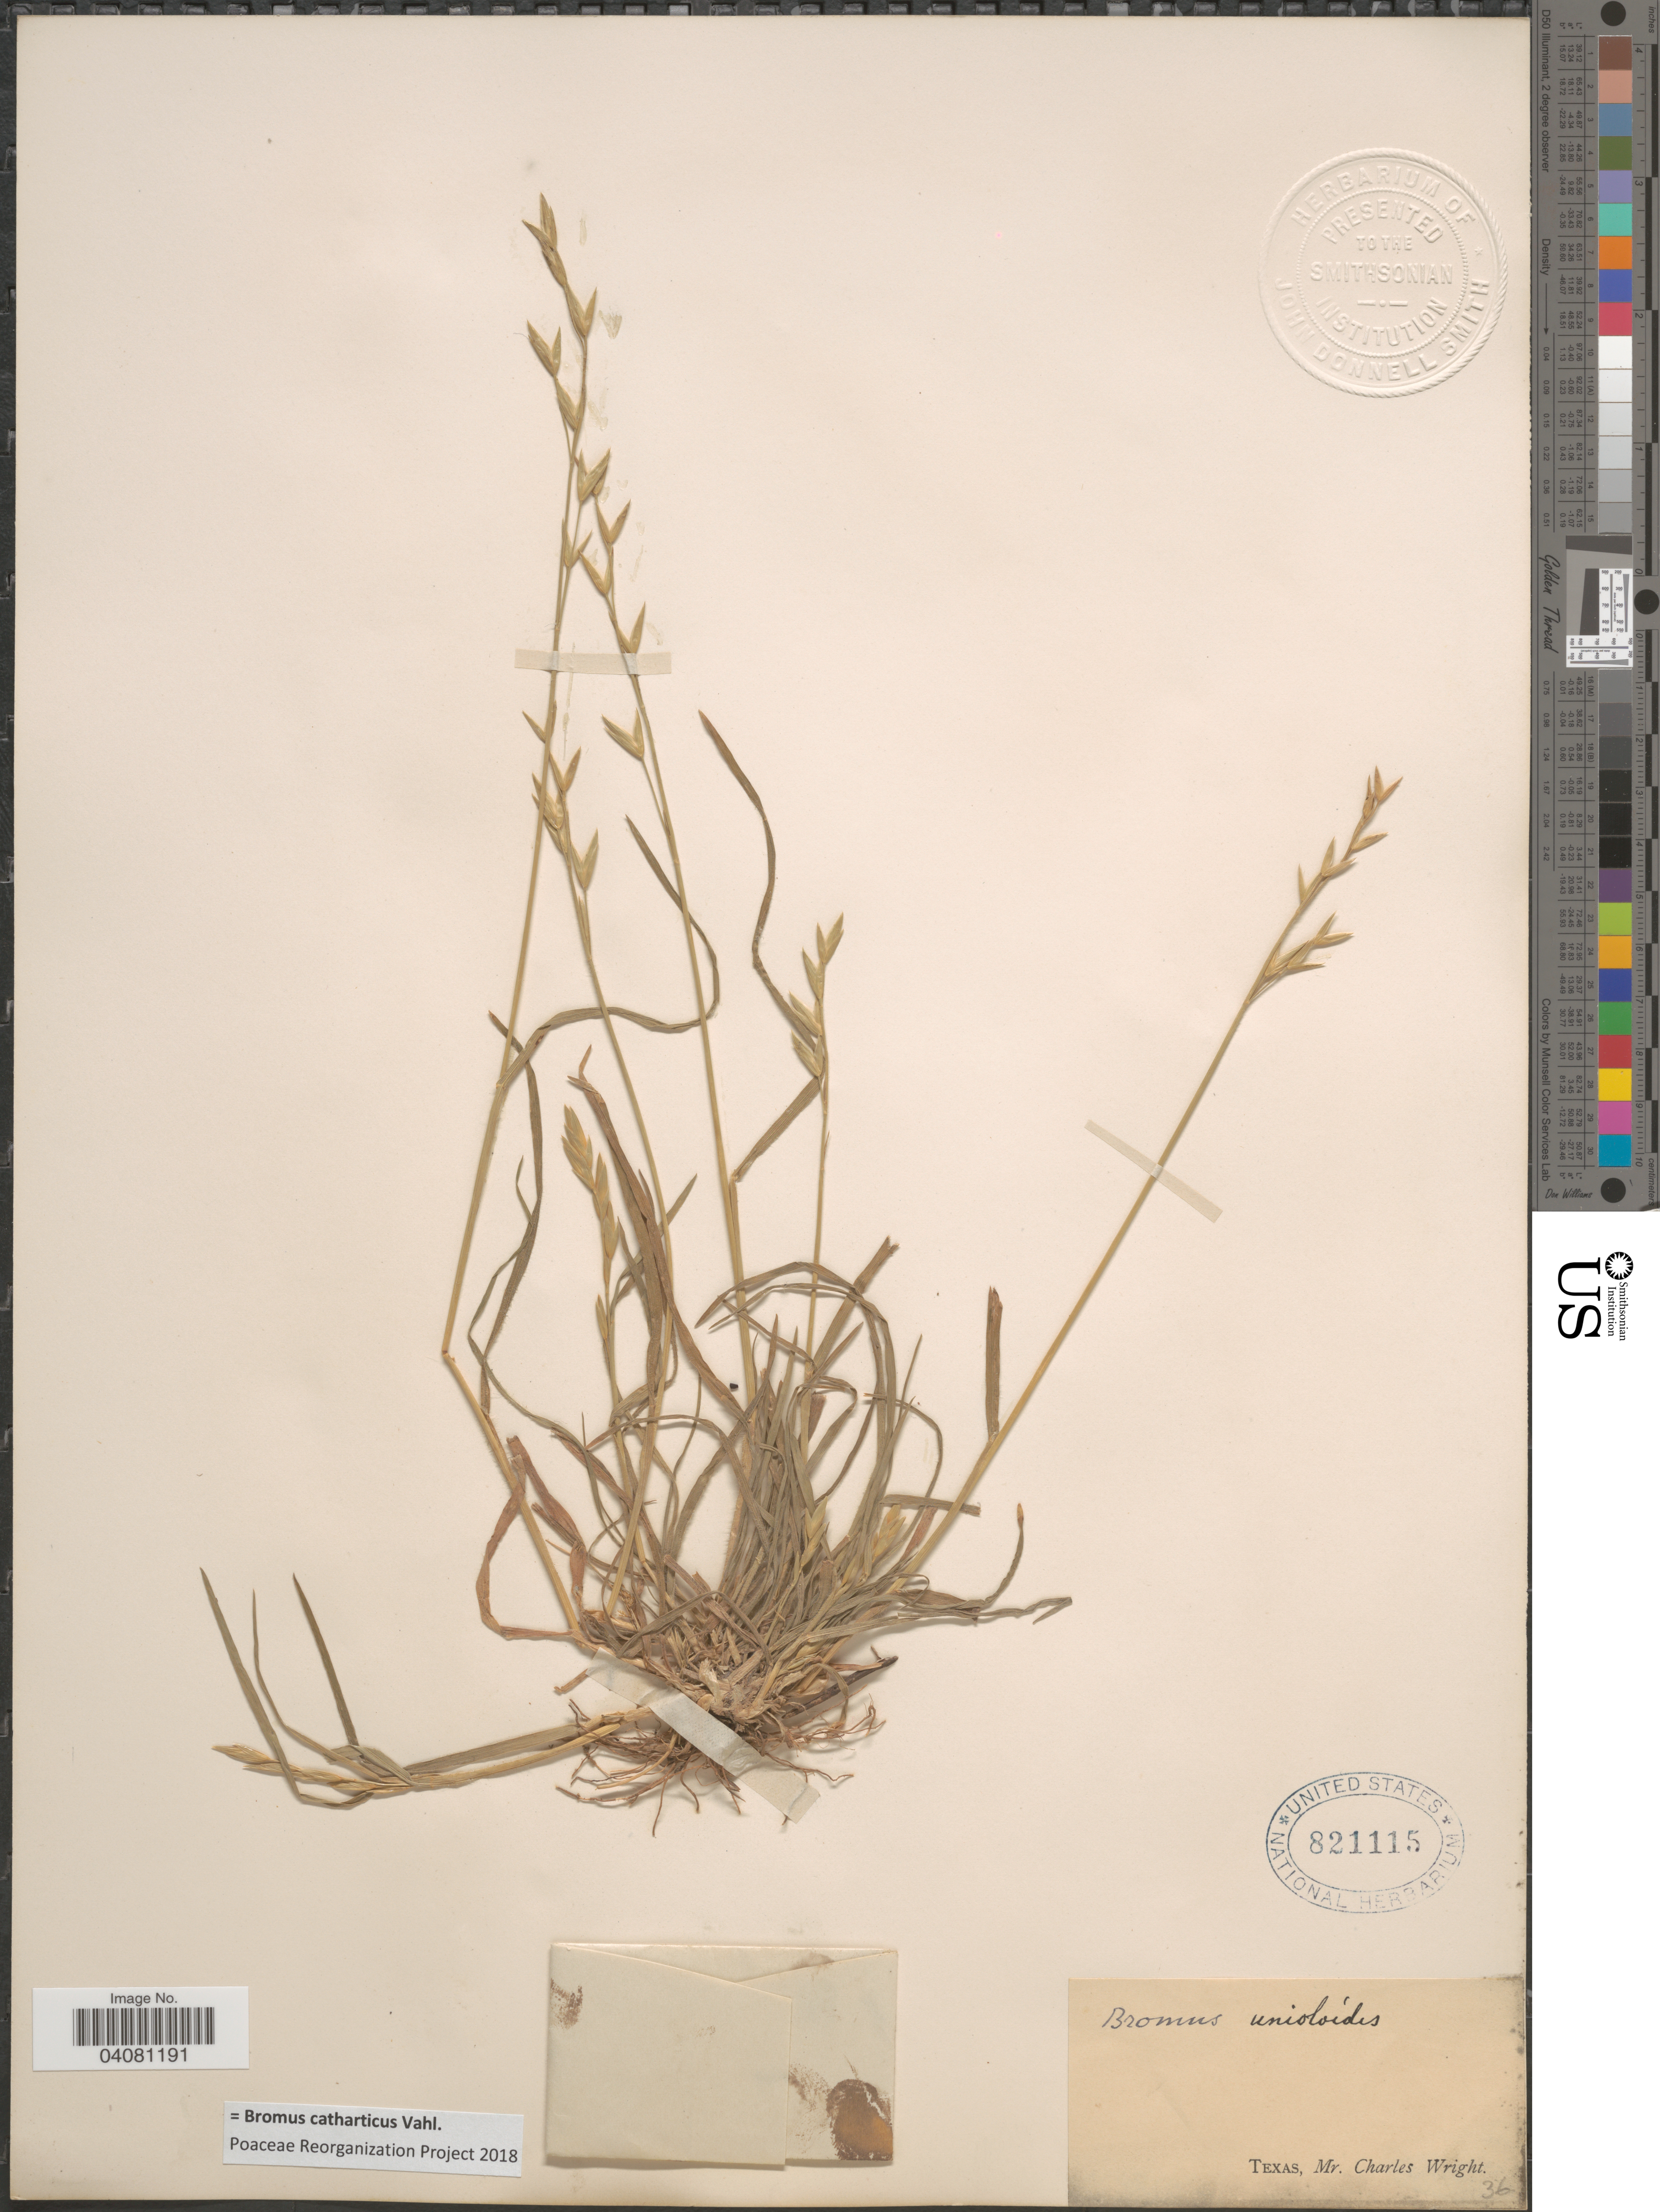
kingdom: Plantae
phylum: Tracheophyta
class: Liliopsida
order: Poales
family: Poaceae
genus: Bromus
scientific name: Bromus catharticus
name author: Vahl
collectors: C. Wright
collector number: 36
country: United States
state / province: Texas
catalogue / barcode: US 821115